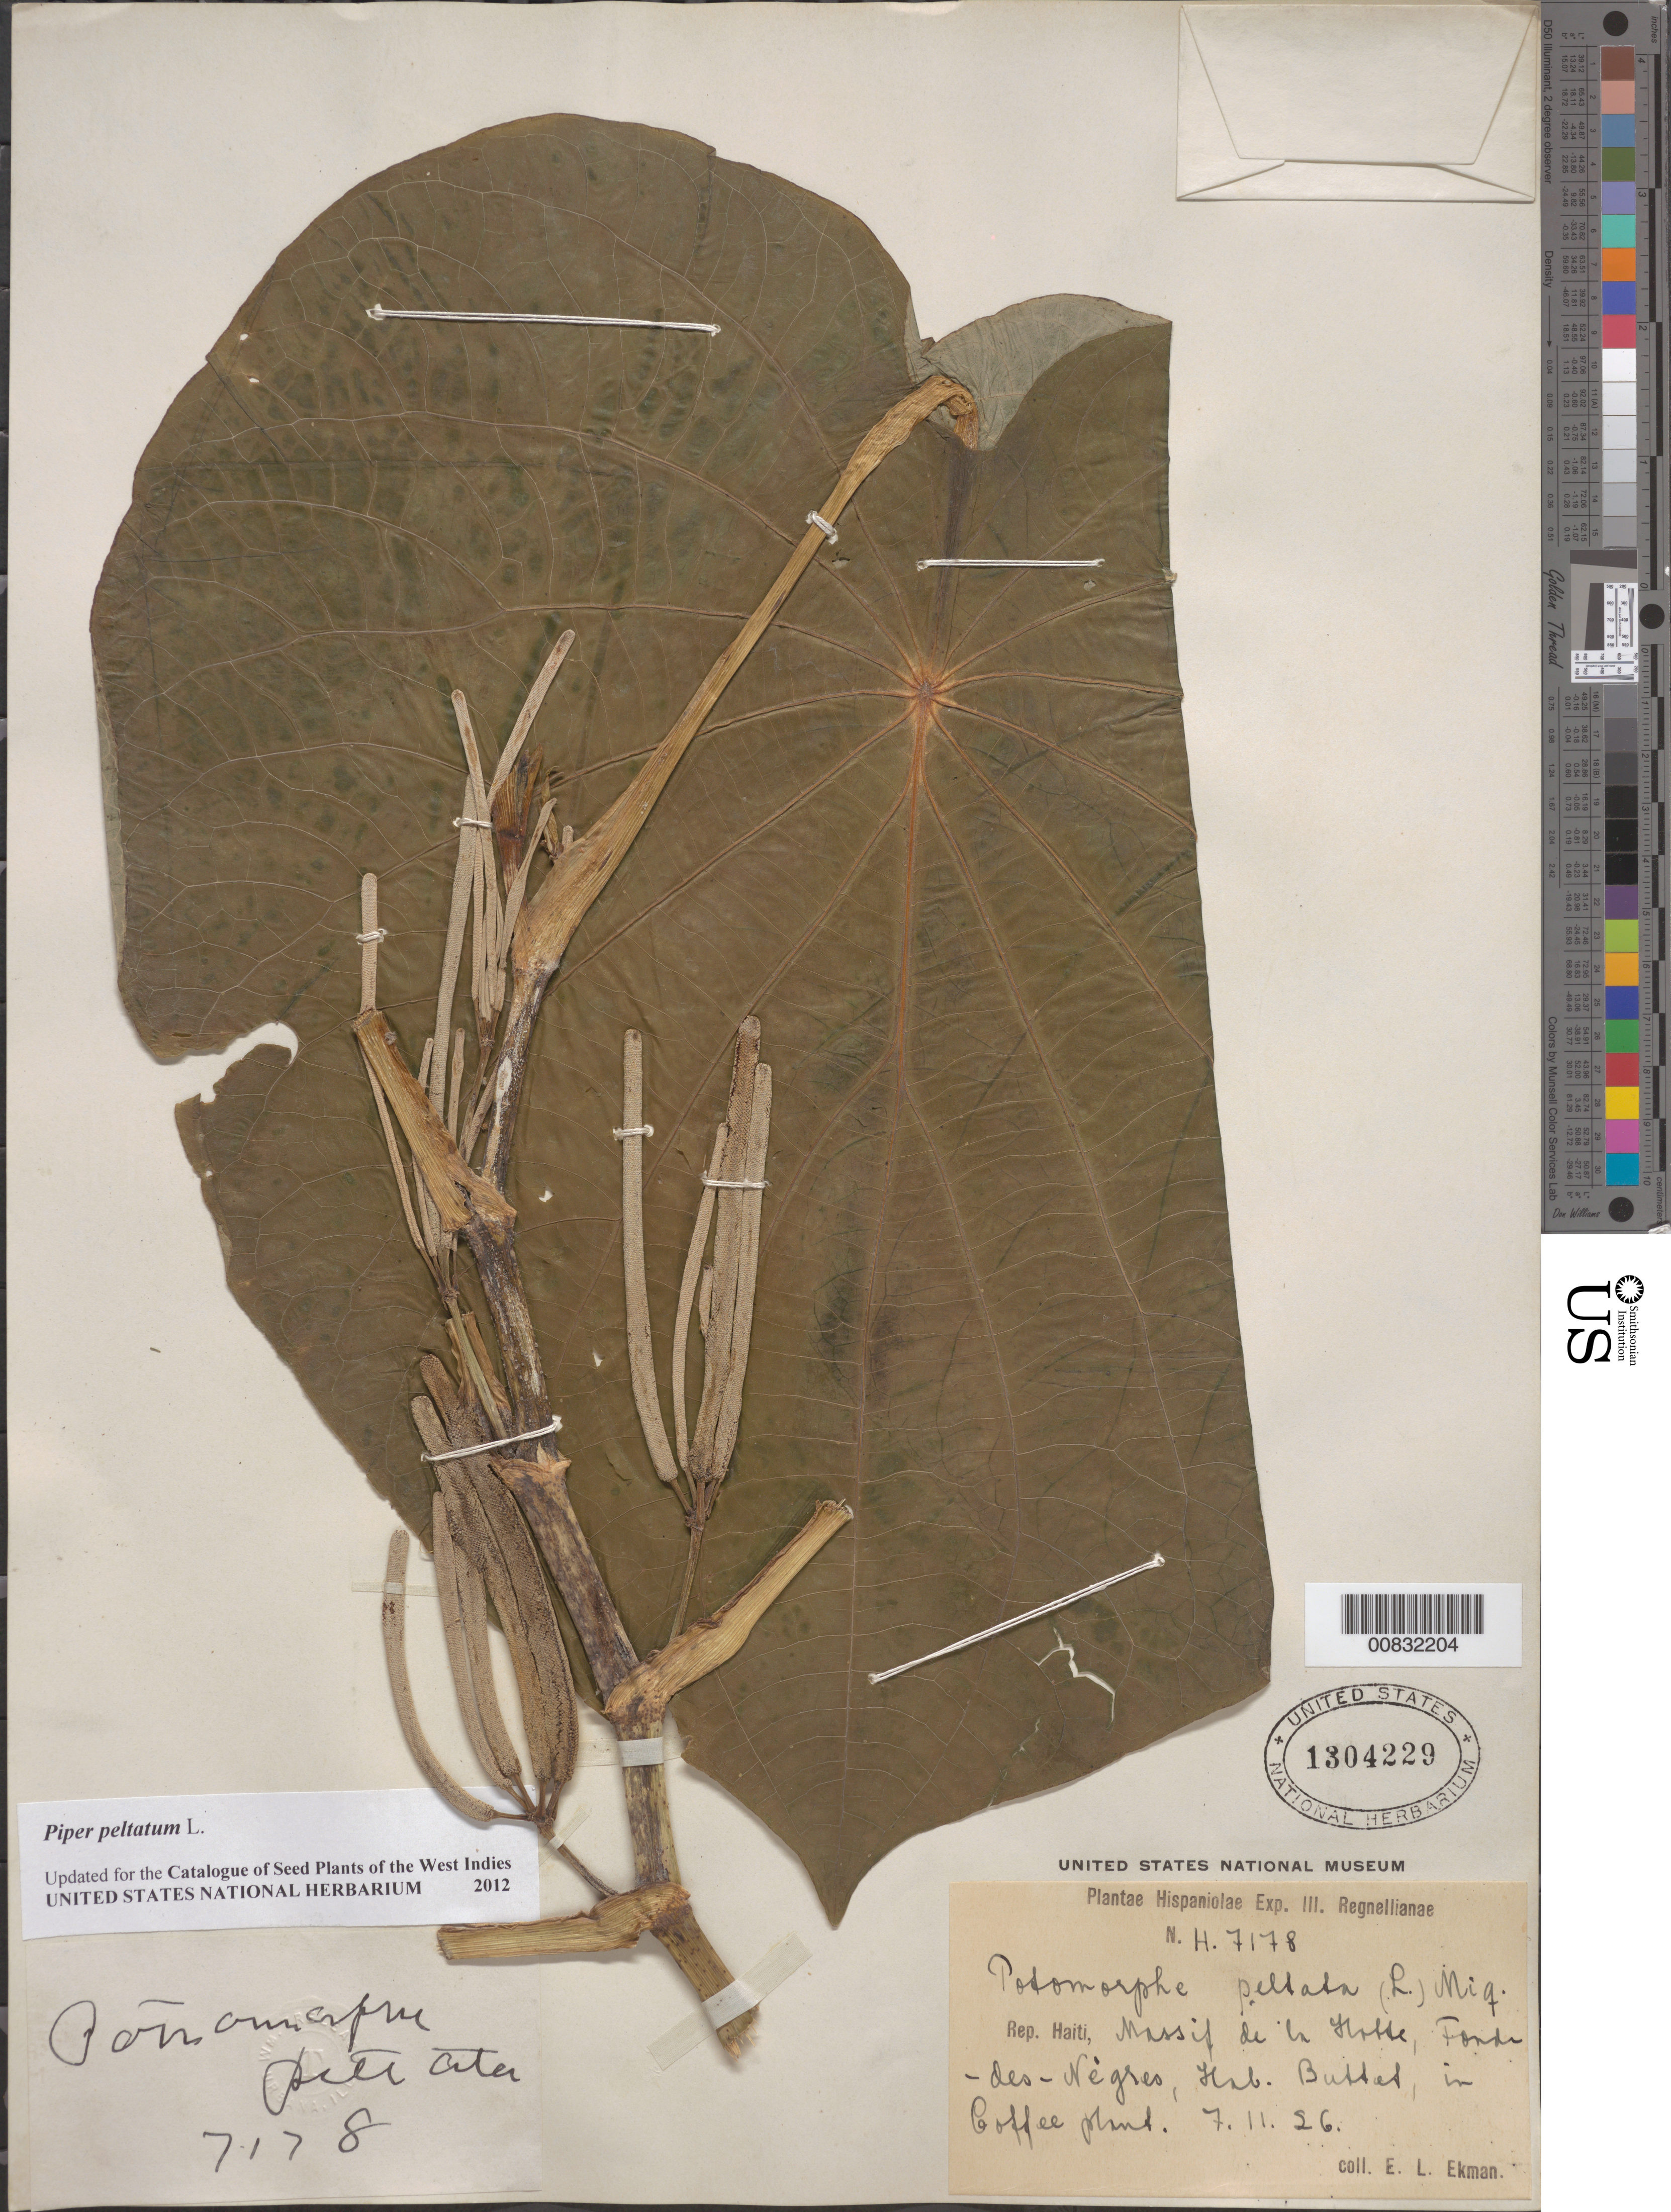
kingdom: Plantae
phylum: Tracheophyta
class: Magnoliopsida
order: Piperales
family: Piperaceae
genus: Piper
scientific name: Piper peltatum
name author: L.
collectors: E. L. Ekman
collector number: H 7178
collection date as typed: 07 Nov 1926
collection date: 1926-11-07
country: Haiti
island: Hispaniola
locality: Massif de la Hotte, Fond-des-Nègres, Hab. Buttet, in coffee plant.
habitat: Coffee plant.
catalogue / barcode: US 1304229